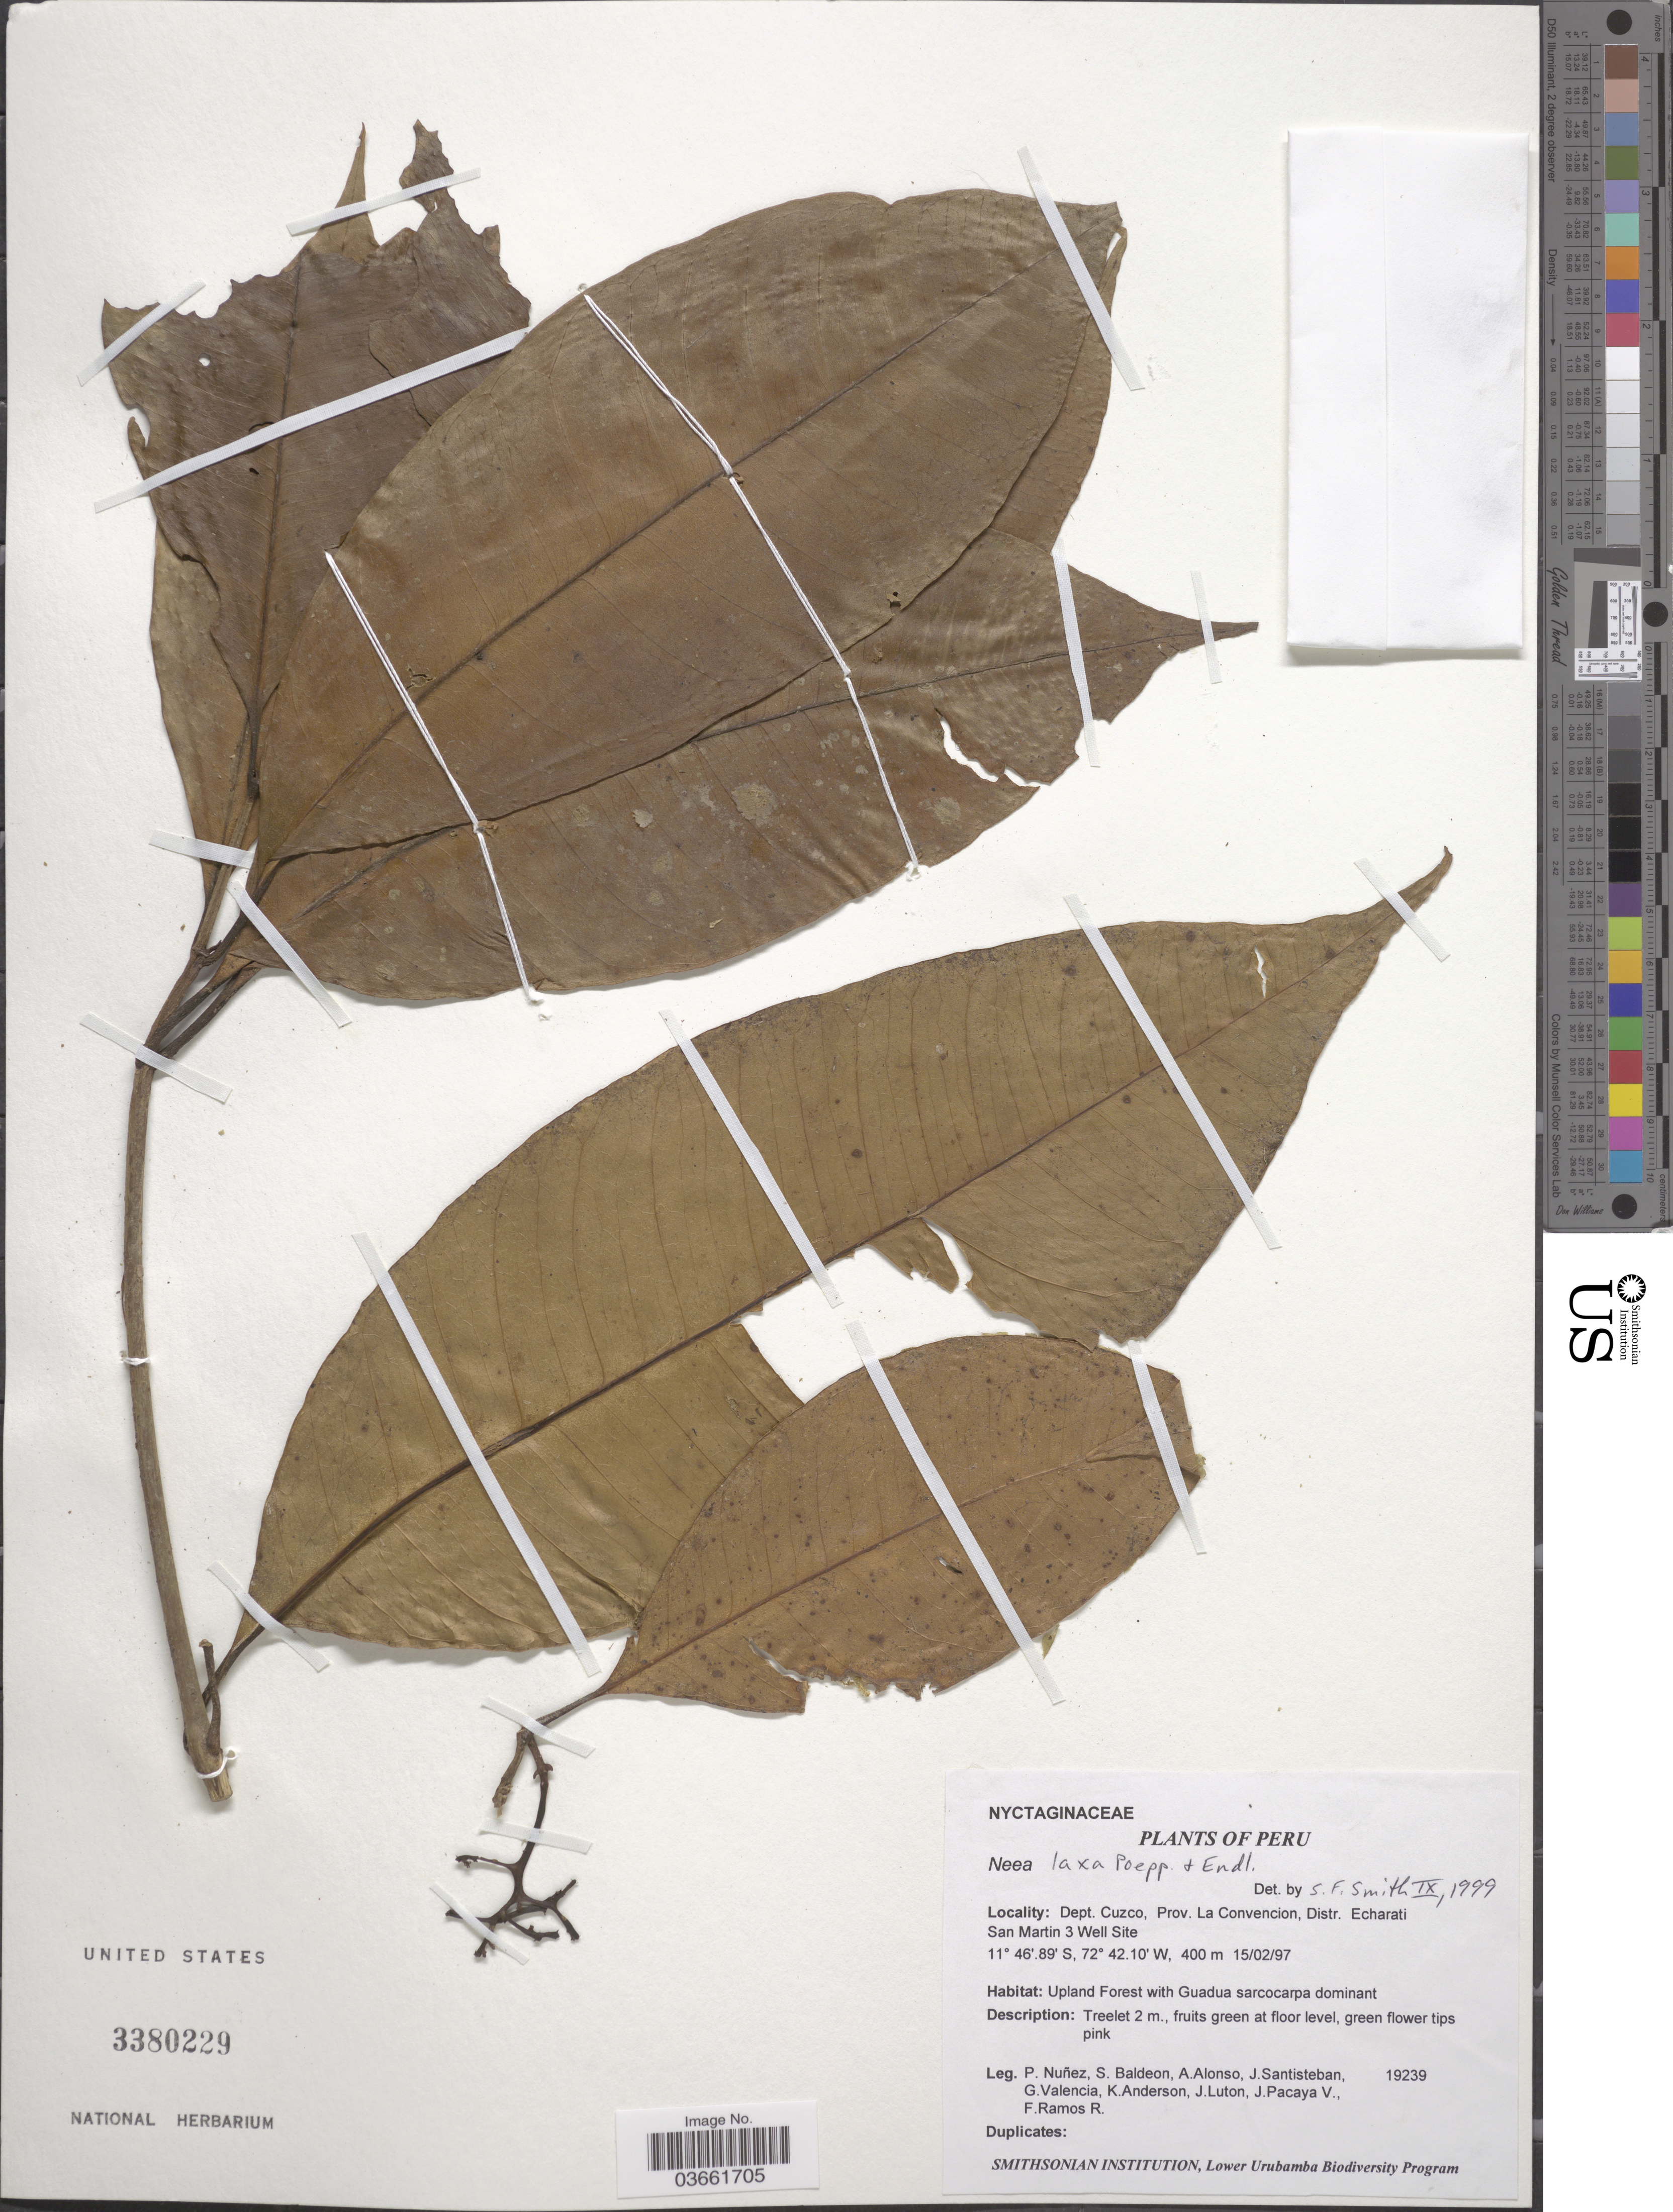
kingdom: Plantae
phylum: Tracheophyta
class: Magnoliopsida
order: Caryophyllales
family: Nyctaginaceae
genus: Neea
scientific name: Neea laxa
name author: Poepp. & Endl.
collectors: P. Nuñez V., S. Baldeon, A. Alonso, J. Santisteban & et al.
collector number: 19239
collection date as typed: Transcribed d/m/y: 15/2/97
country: Peru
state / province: Cusco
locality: Dept. Cuzco, Prov. La Convencion, Distr. Echarati San Martin 3 Well Site.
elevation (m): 400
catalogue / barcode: US 3380229